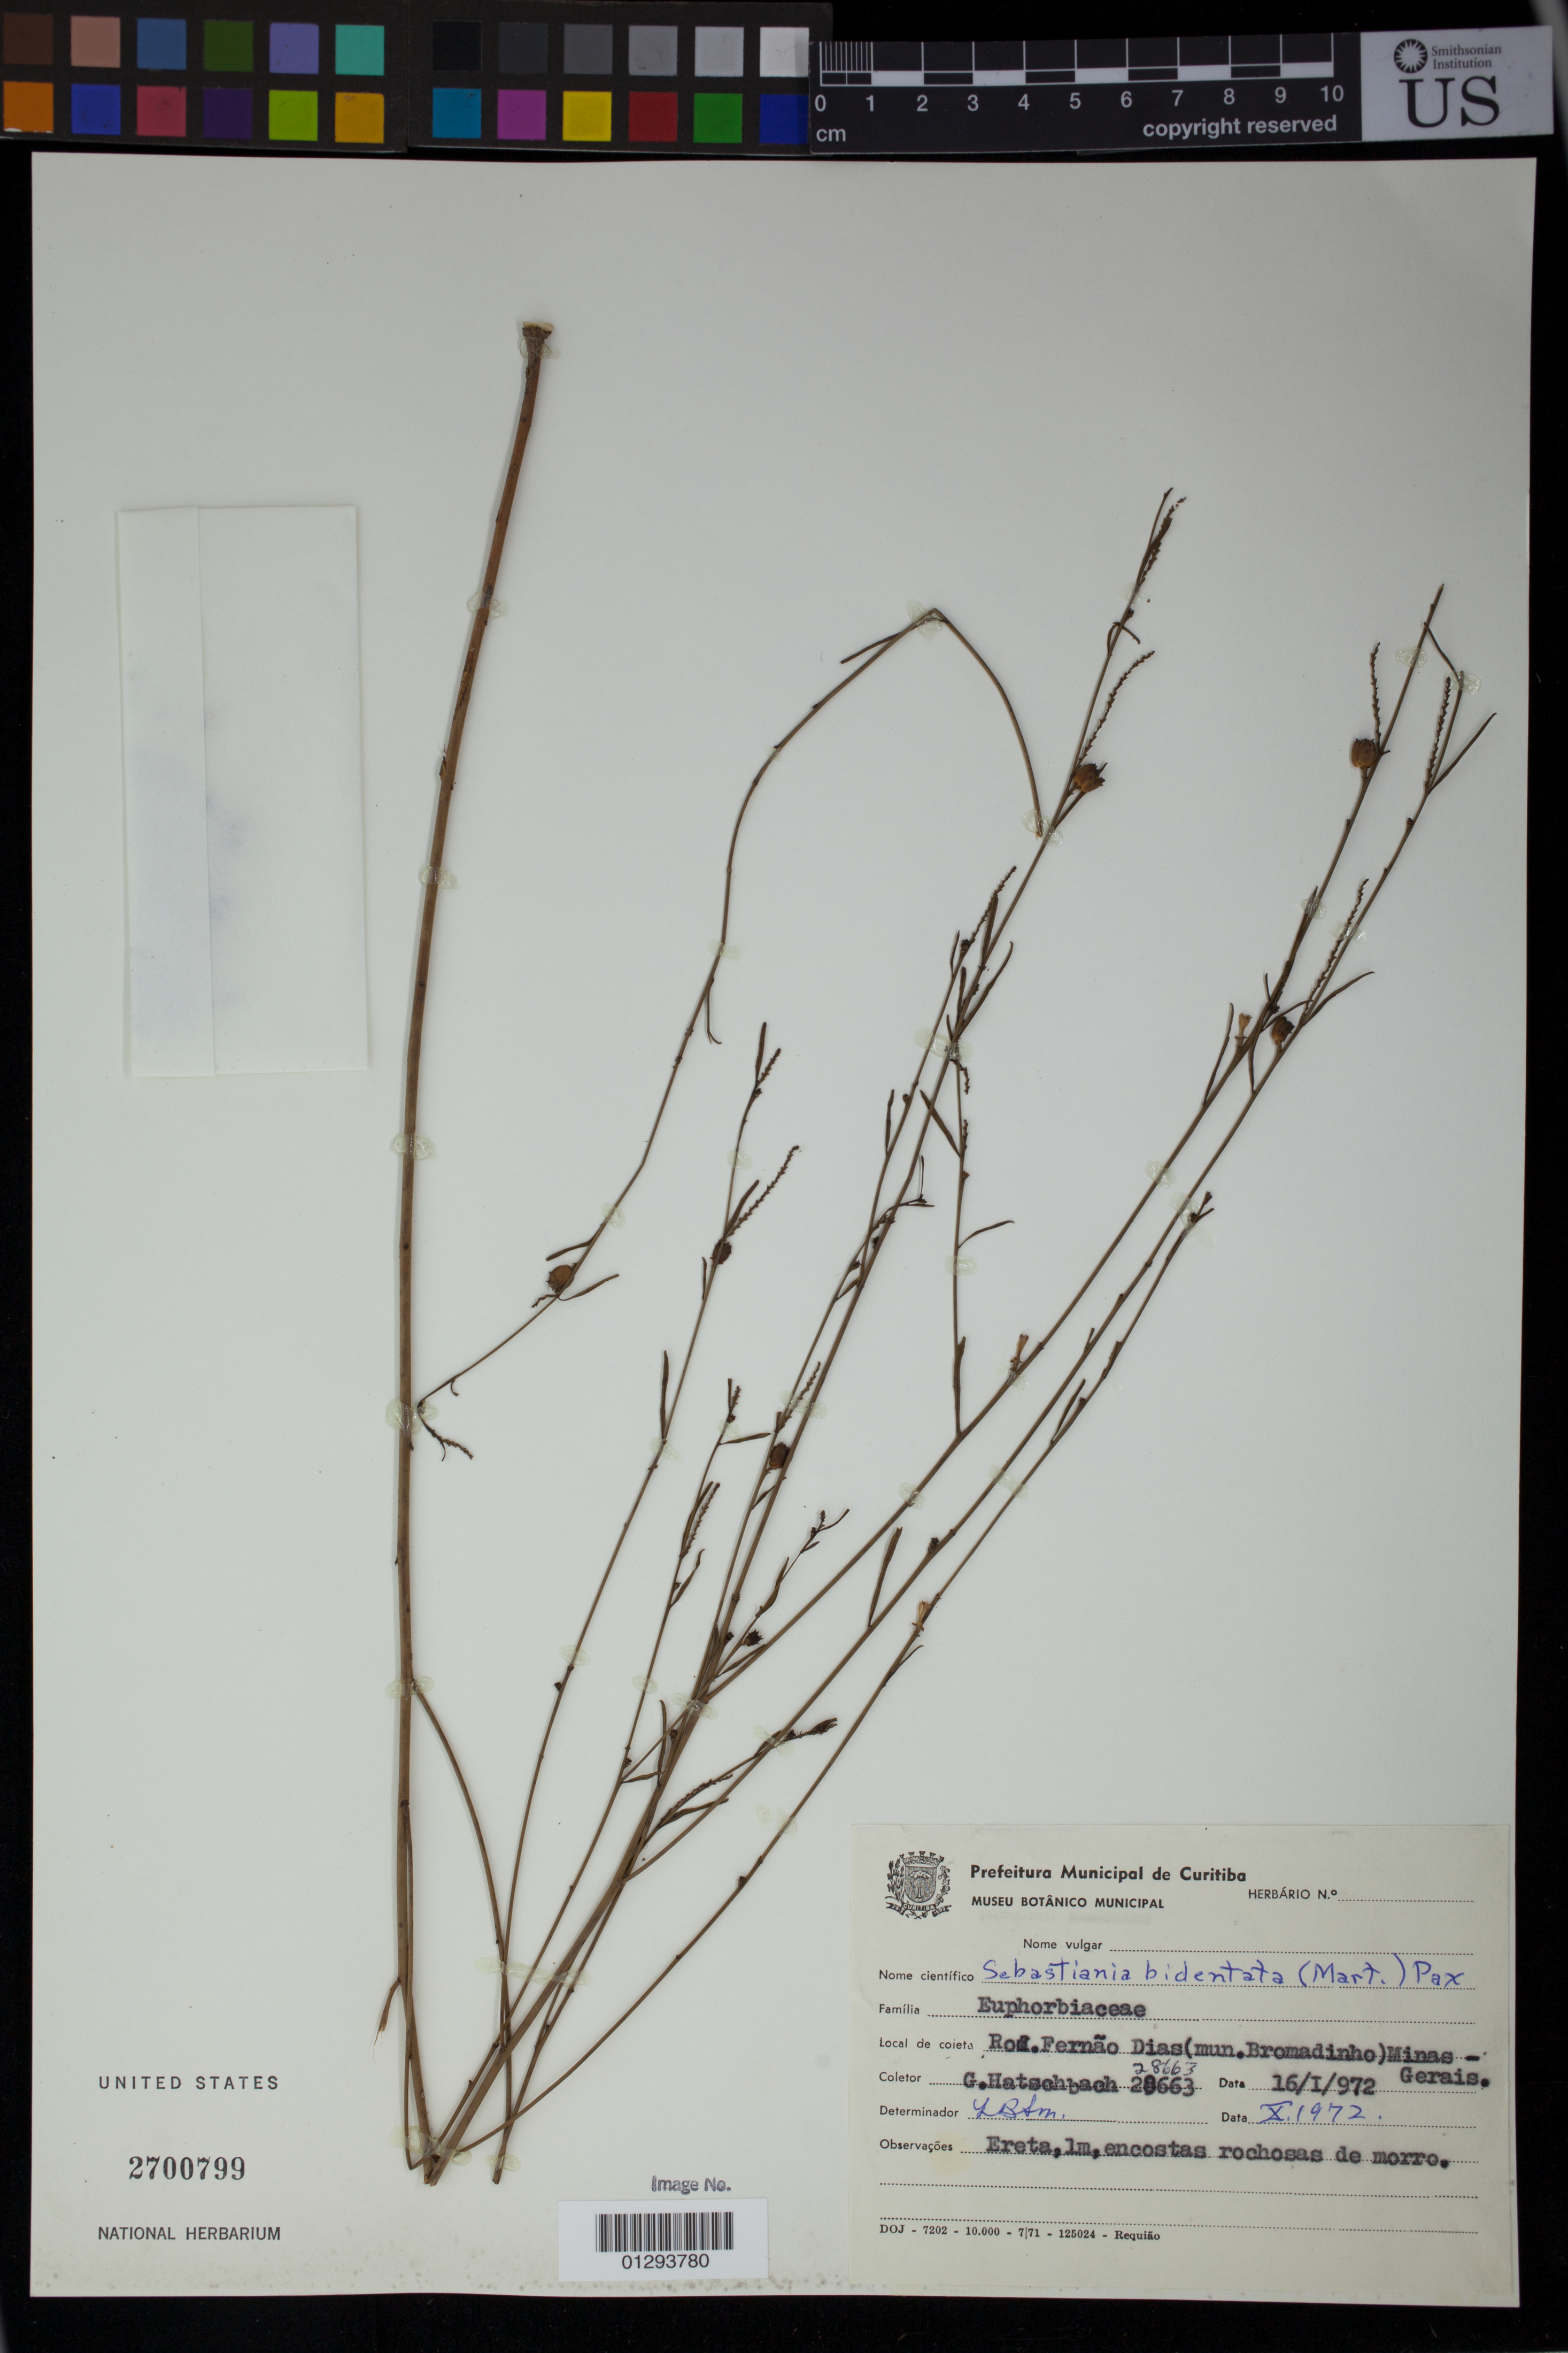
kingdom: Plantae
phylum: Tracheophyta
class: Magnoliopsida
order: Malpighiales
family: Euphorbiaceae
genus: Sebastiania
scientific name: Sebastiania bidentata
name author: (Mart. & Zucc.) Pax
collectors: G. Hatschbach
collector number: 28663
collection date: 1972-01-16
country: Brazil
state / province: Minas Gerais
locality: Rod. Fernao Dias (mun. Bromadinho)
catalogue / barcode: US 2700799